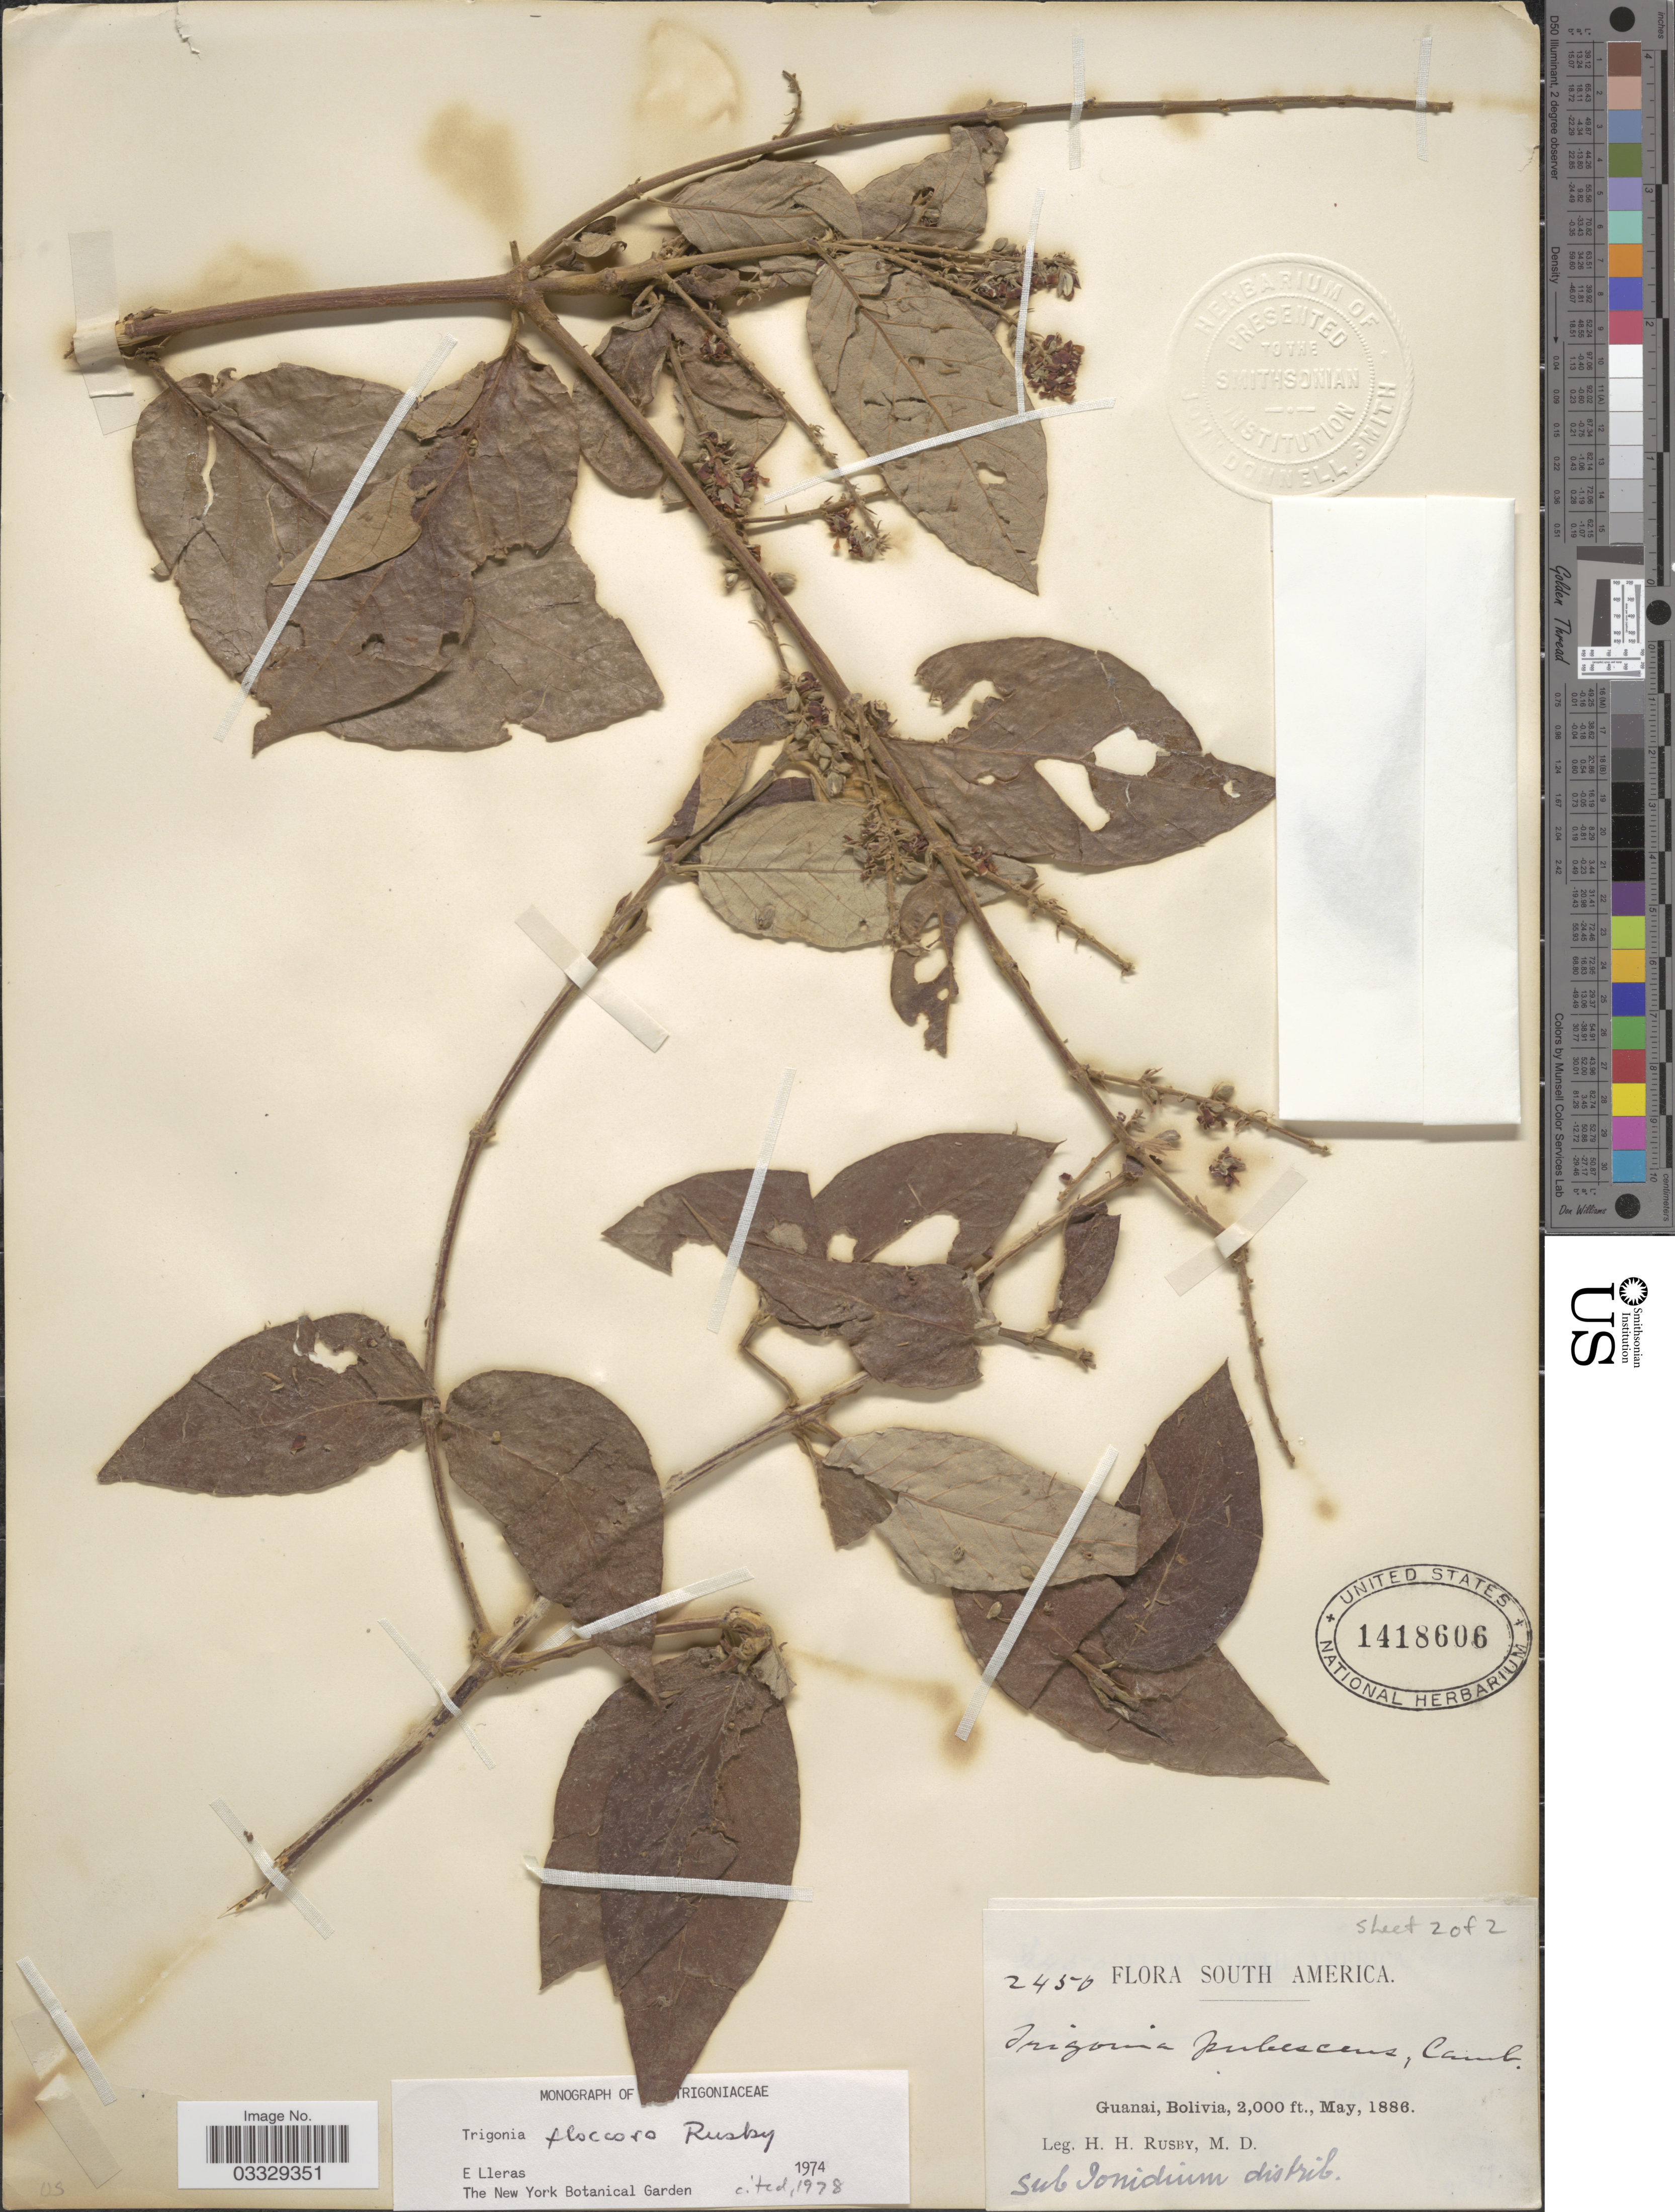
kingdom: Plantae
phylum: Tracheophyta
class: Magnoliopsida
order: Malpighiales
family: Trigoniaceae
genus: Trigonia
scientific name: Trigonia floccosa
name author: Rusby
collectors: H. H. Rusby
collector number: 2450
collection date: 1886-05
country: Bolivia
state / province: La Páz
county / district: Larecaja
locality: Guanay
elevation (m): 610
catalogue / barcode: US 1418606